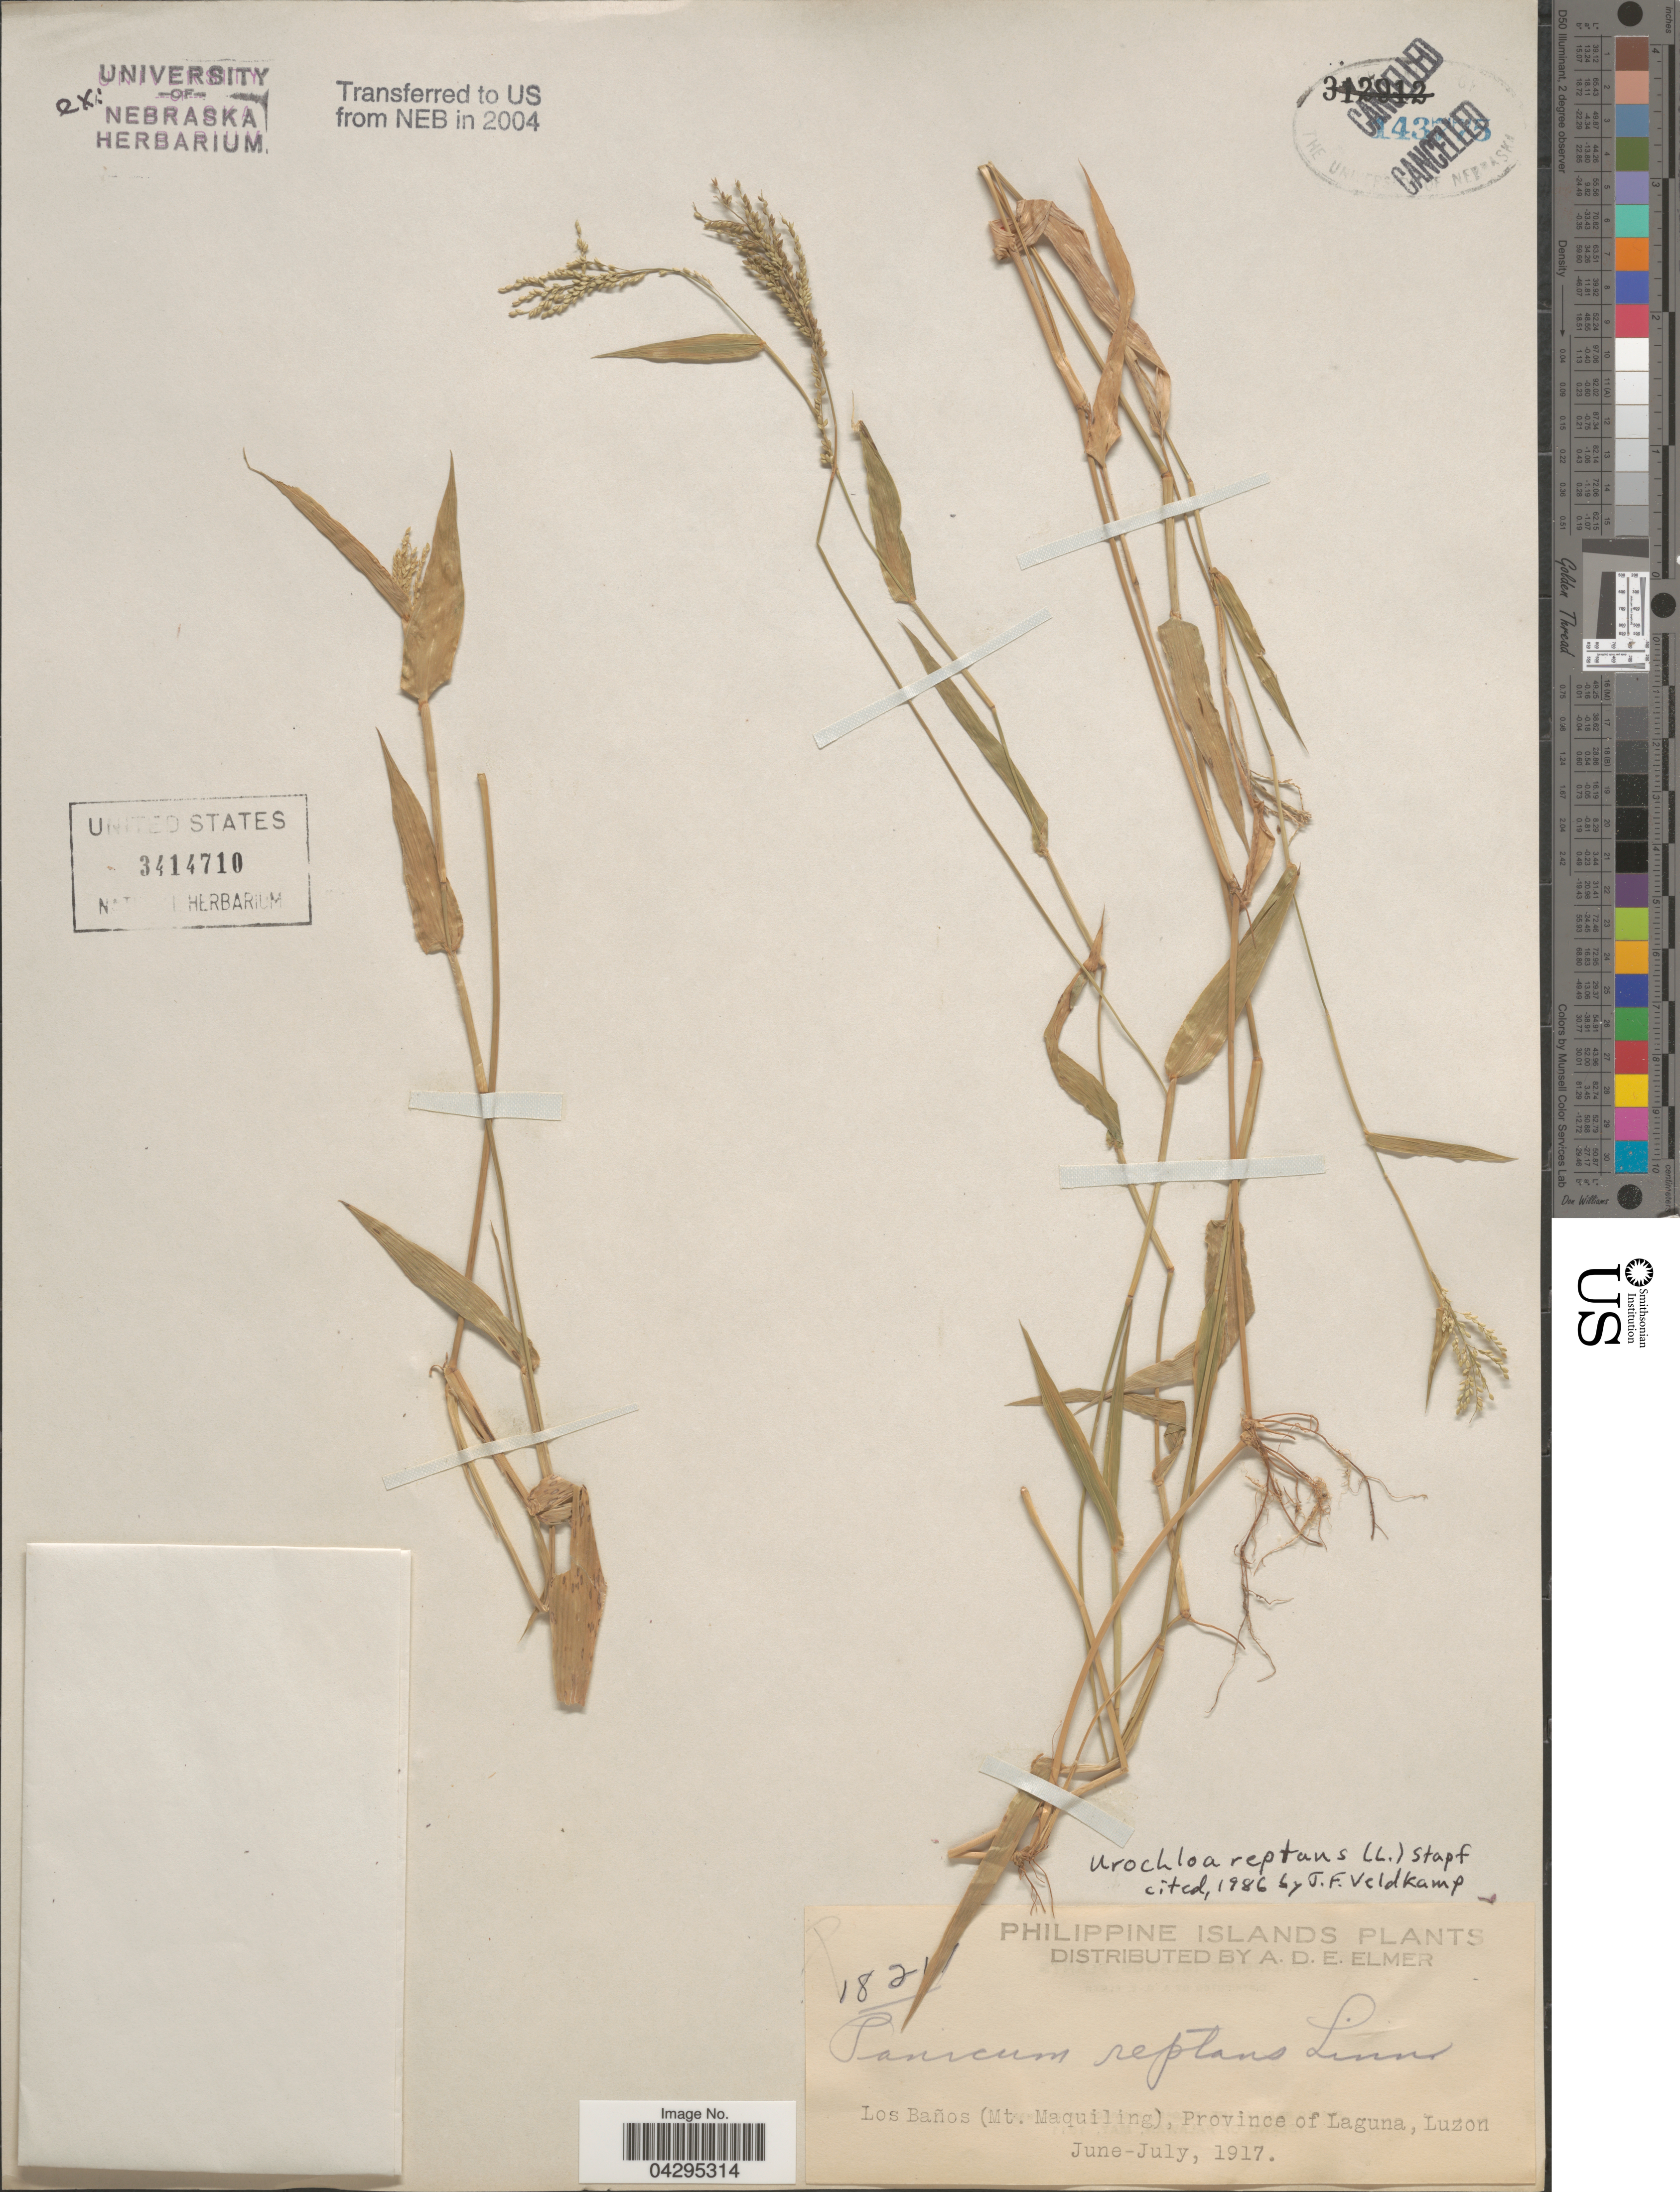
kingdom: Plantae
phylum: Tracheophyta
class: Liliopsida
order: Poales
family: Poaceae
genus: Urochloa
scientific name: Urochloa reptans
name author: (L.) Stapf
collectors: A. D. E. Elmer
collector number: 182!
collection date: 1917-06/1917-07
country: Philippines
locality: Los Baños (Mt. Maquiling), Province of Laguna, Luzon.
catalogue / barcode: US 3414710